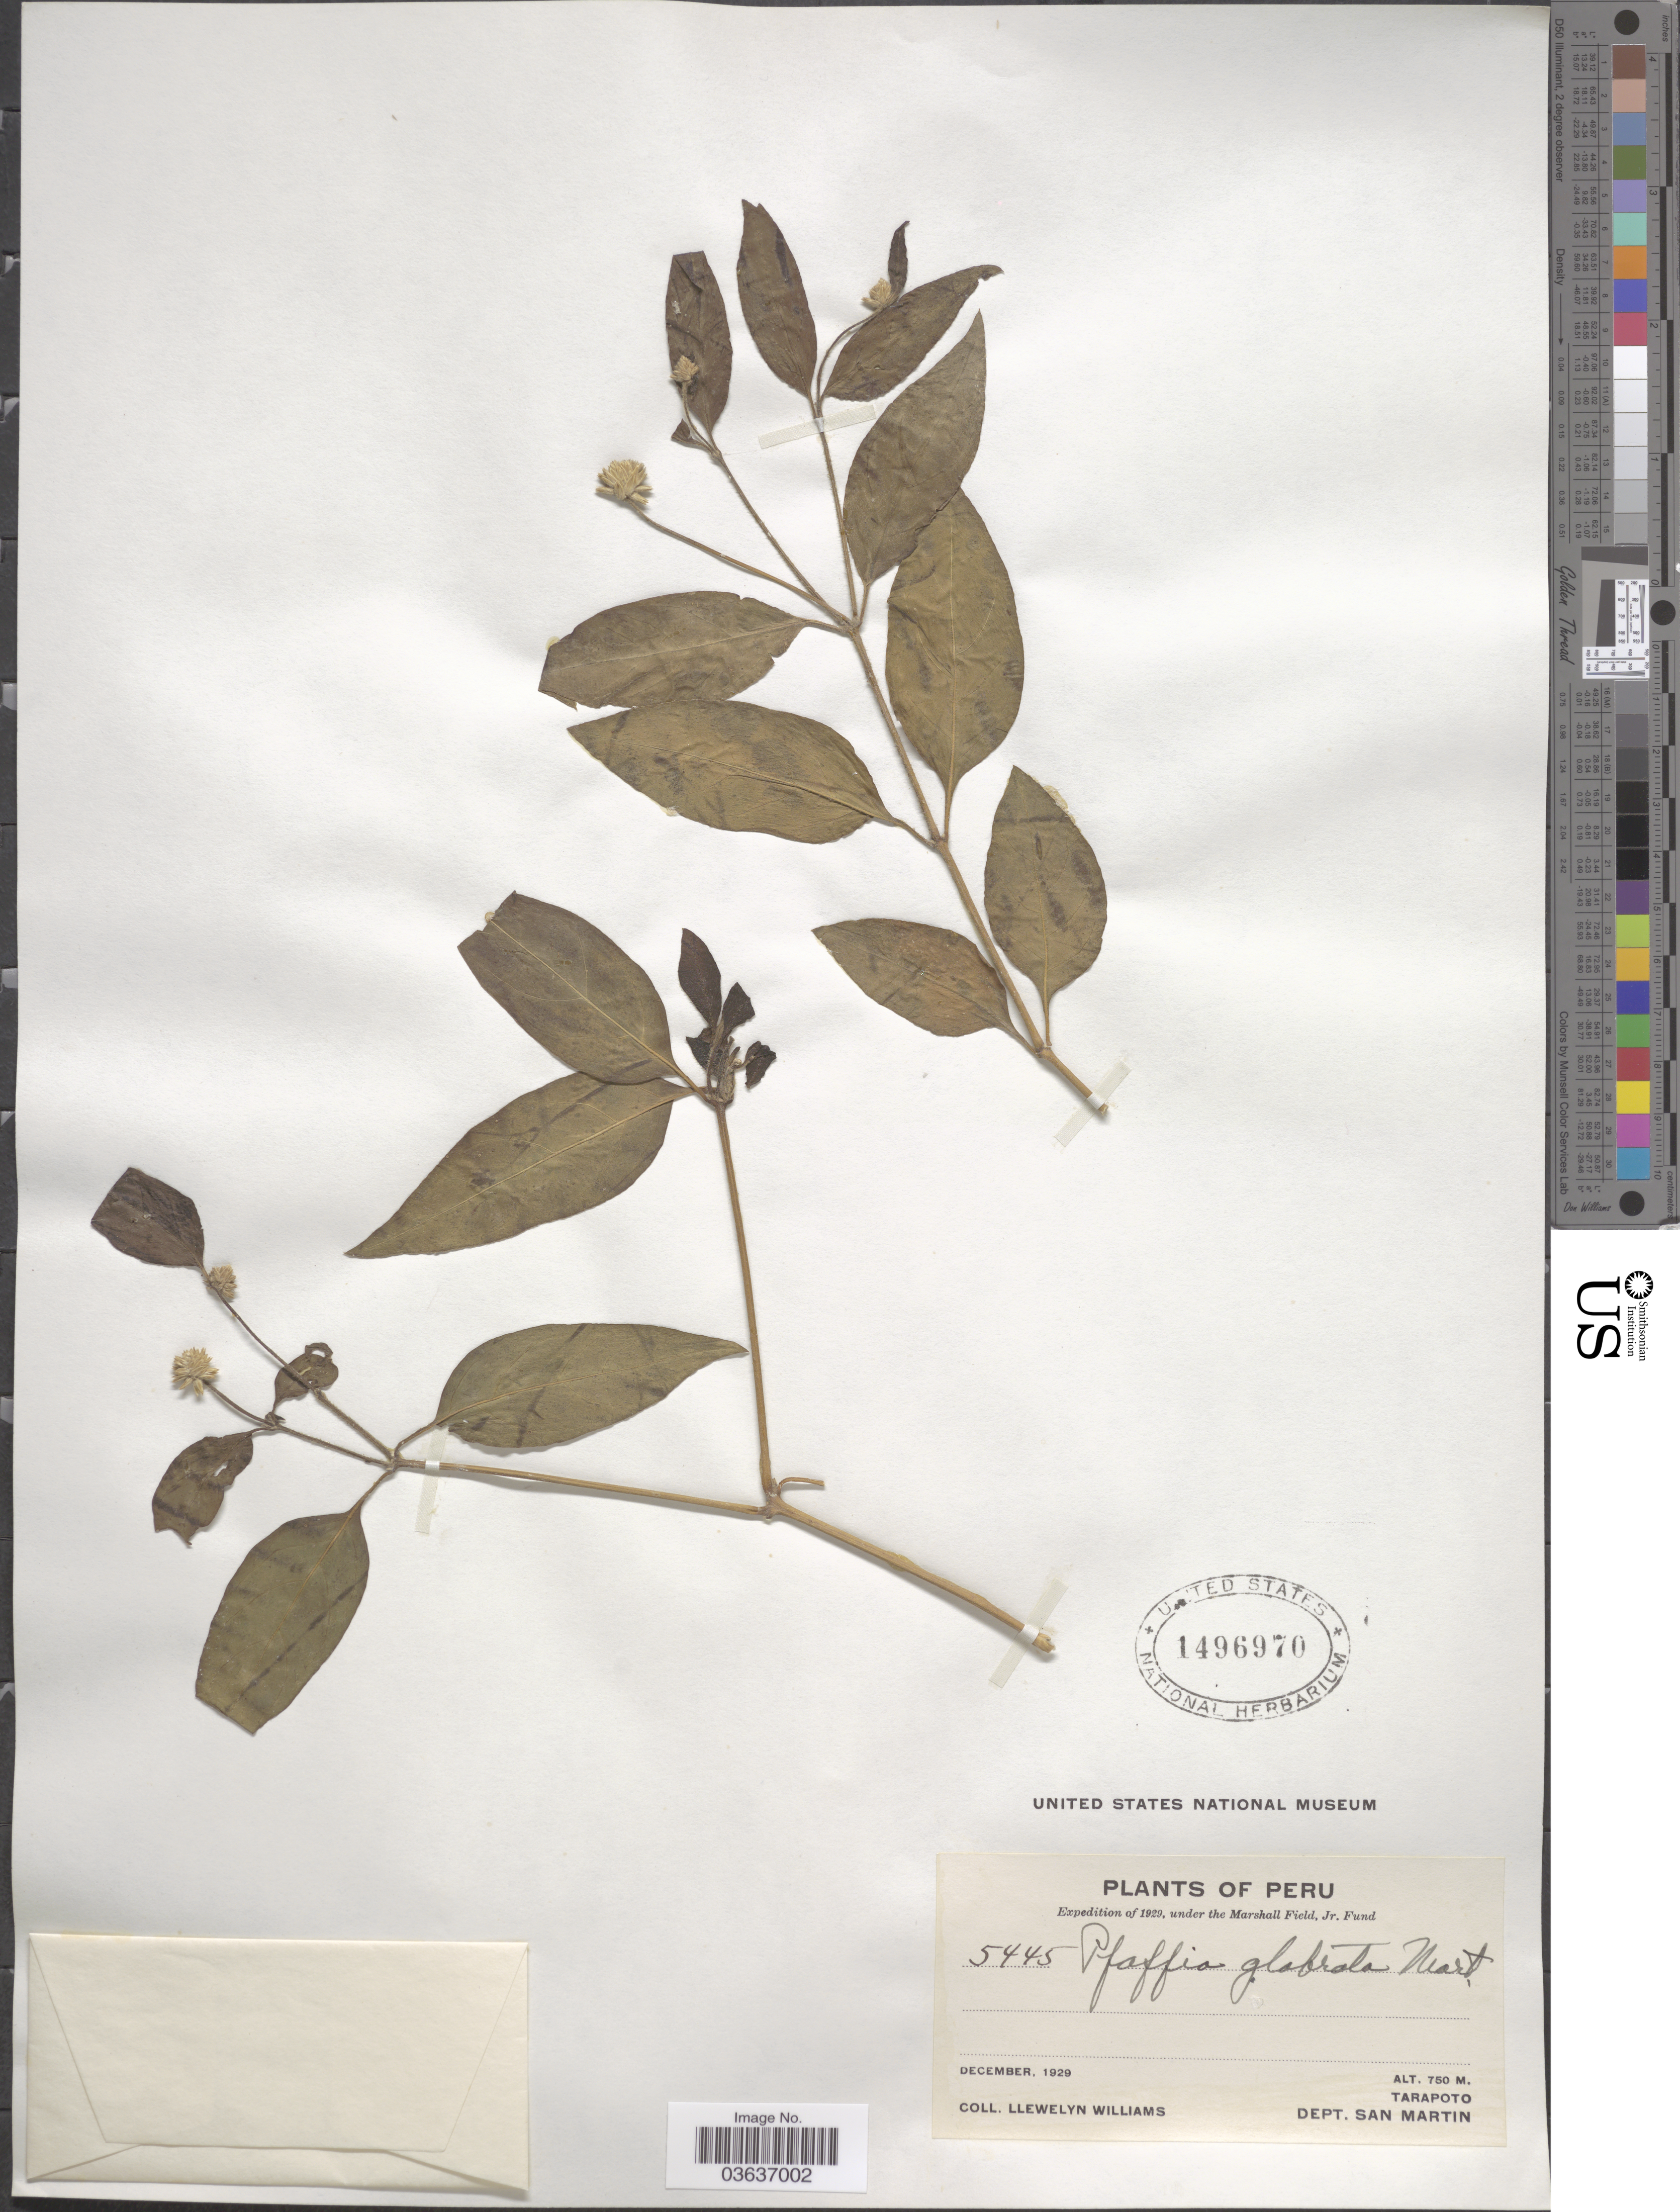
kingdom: Plantae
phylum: Tracheophyta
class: Magnoliopsida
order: Caryophyllales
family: Amaranthaceae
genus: Alternanthera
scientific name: Alternanthera sp.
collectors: Ll. Williams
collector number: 5445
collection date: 1929-12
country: Peru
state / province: San Martín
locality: Tarapoto. Dept. San Martin.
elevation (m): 750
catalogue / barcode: US 1496970